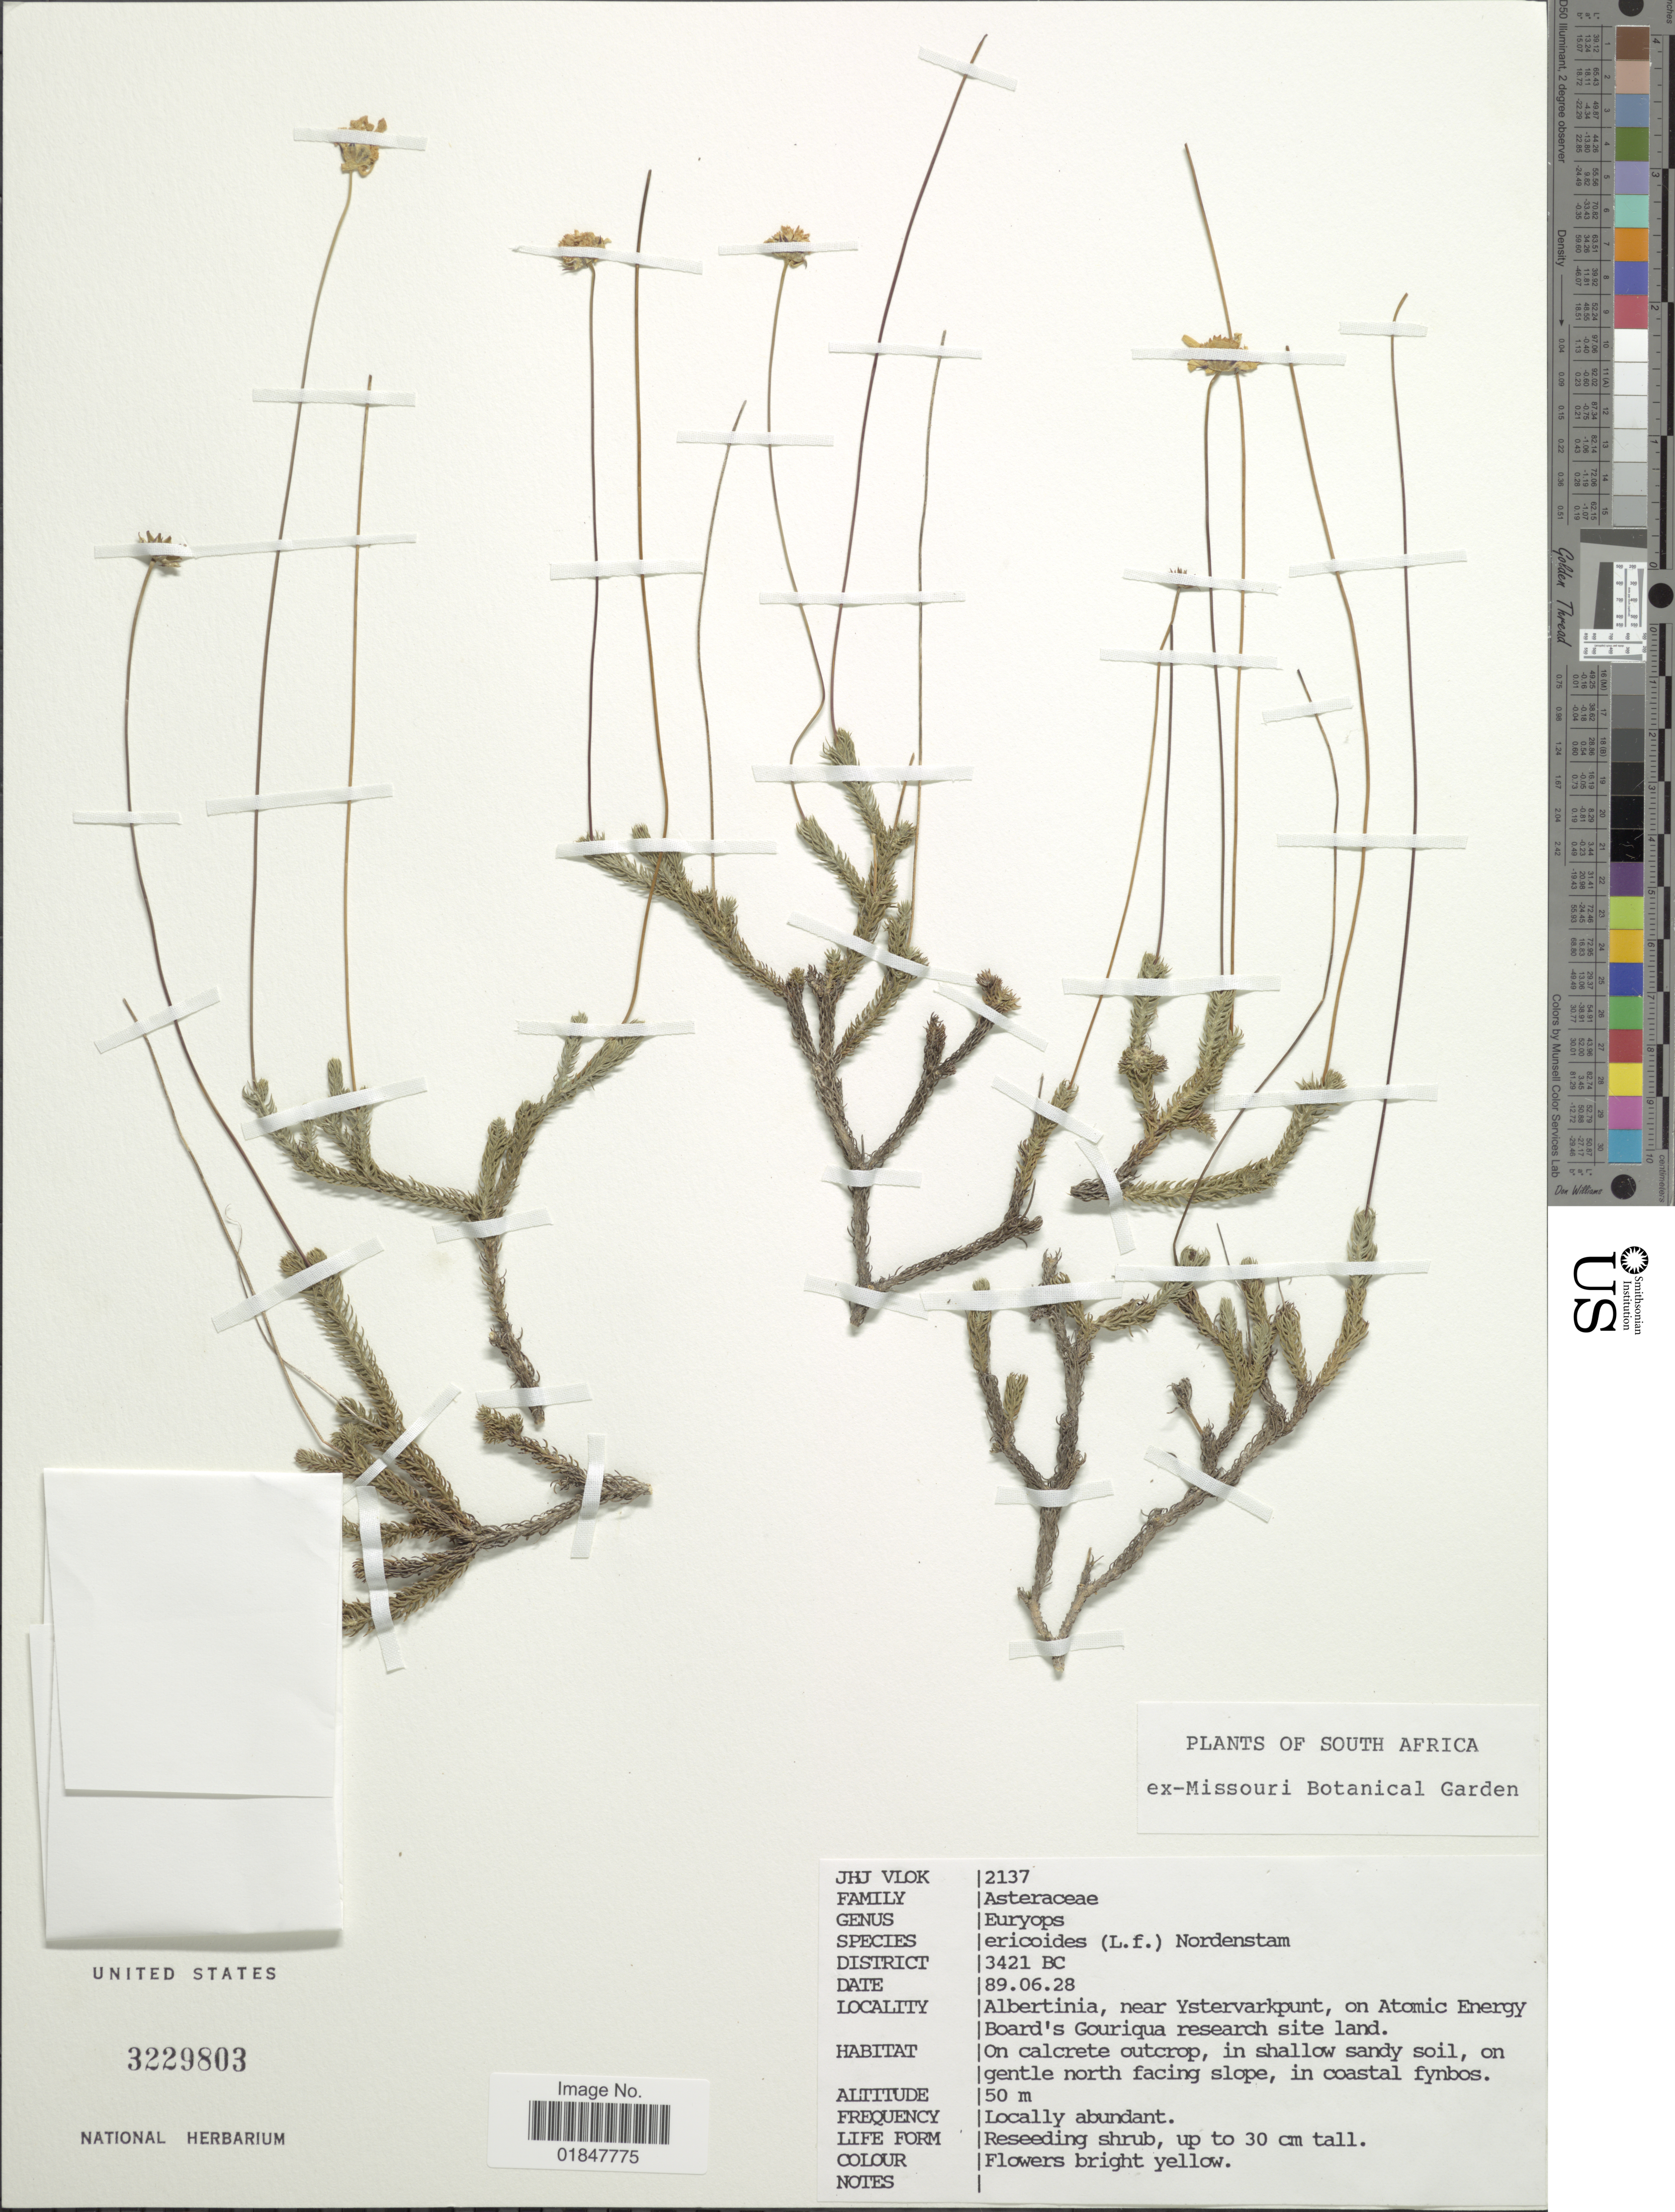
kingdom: Plantae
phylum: Tracheophyta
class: Magnoliopsida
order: Asterales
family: Asteraceae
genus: Euryops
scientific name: Euryops ericoides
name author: (L. f.) B. Nord.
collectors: Missouri Botanical Garden (MO)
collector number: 2137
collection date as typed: Transcribed d/m/y: 28/6/89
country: South Africa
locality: District: 3421 BC, Albertinia, near Ystervarkpunt, on Atomic Energy Board's Gouriqua research site land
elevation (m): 50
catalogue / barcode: US 3229803